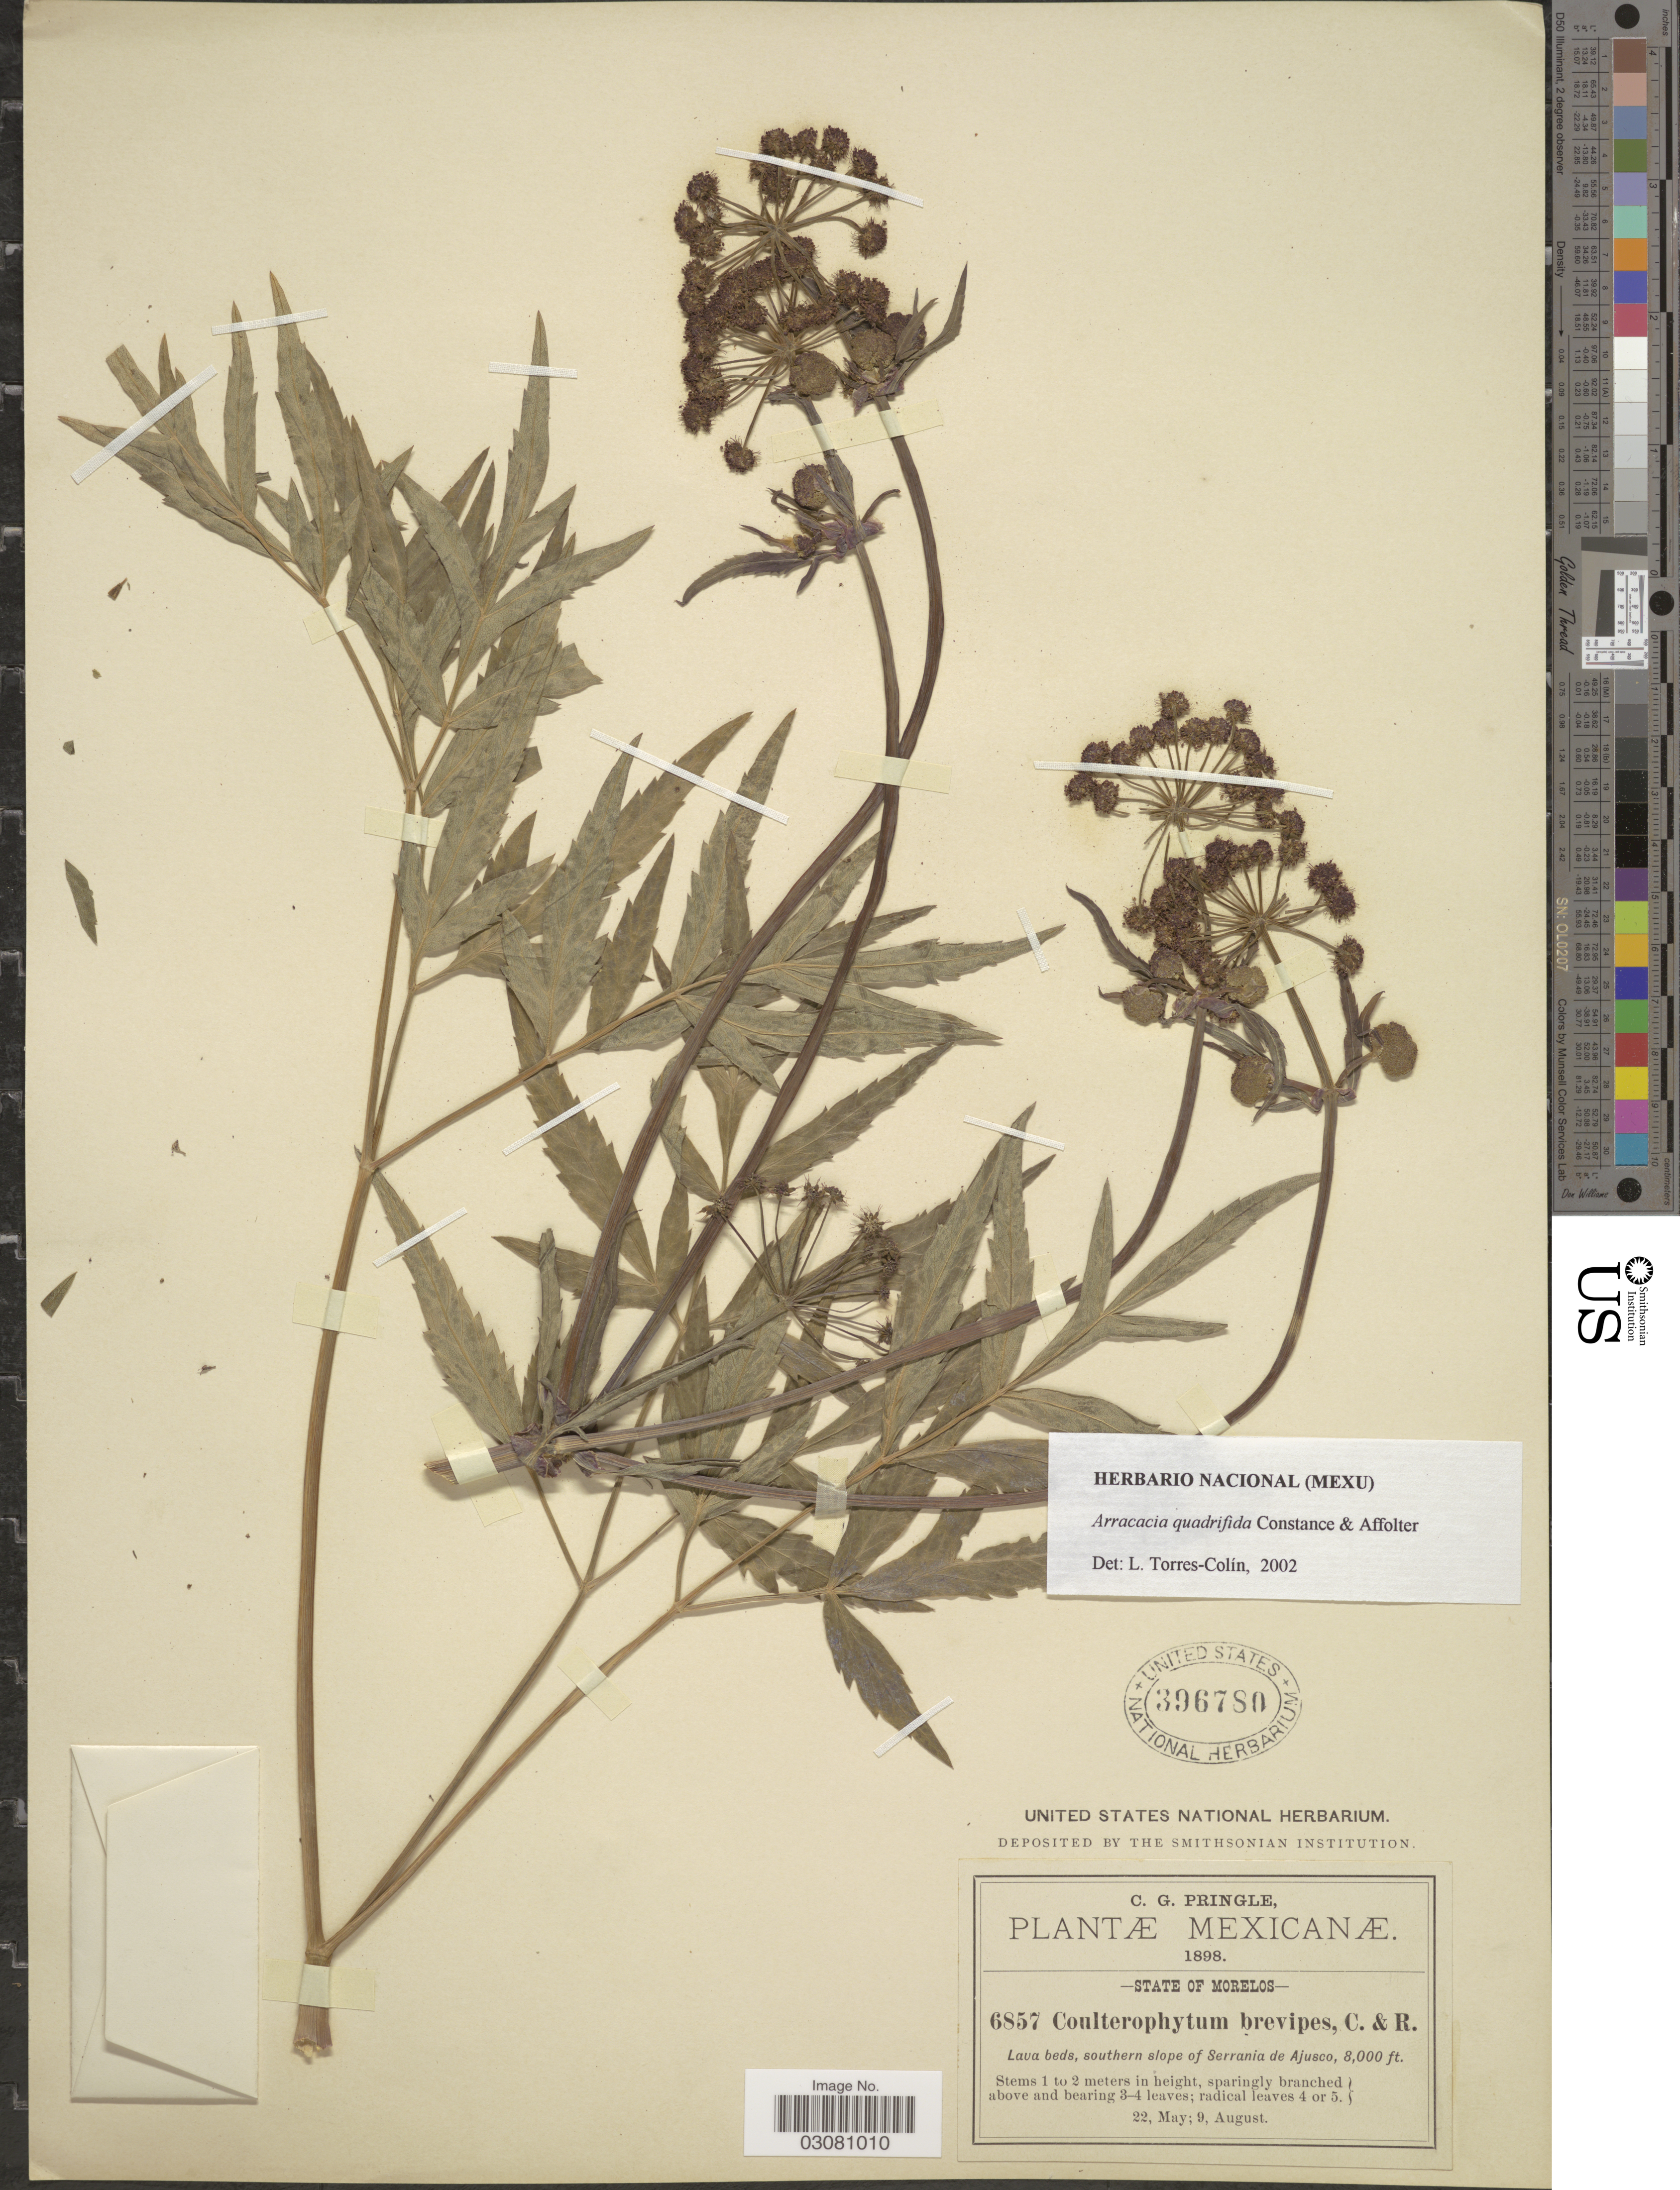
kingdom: Plantae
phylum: Tracheophyta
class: Magnoliopsida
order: Apiales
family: Apiaceae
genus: Arracacia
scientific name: Arracacia quadrifida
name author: Constance & Affolter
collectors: C. G. Pringle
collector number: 6857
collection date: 1898-05-22/1898-08-09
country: Mexico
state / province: Morelos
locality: Lava beds, southern slope of Serrania de Ajusco.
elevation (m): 2438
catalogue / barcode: US 396780